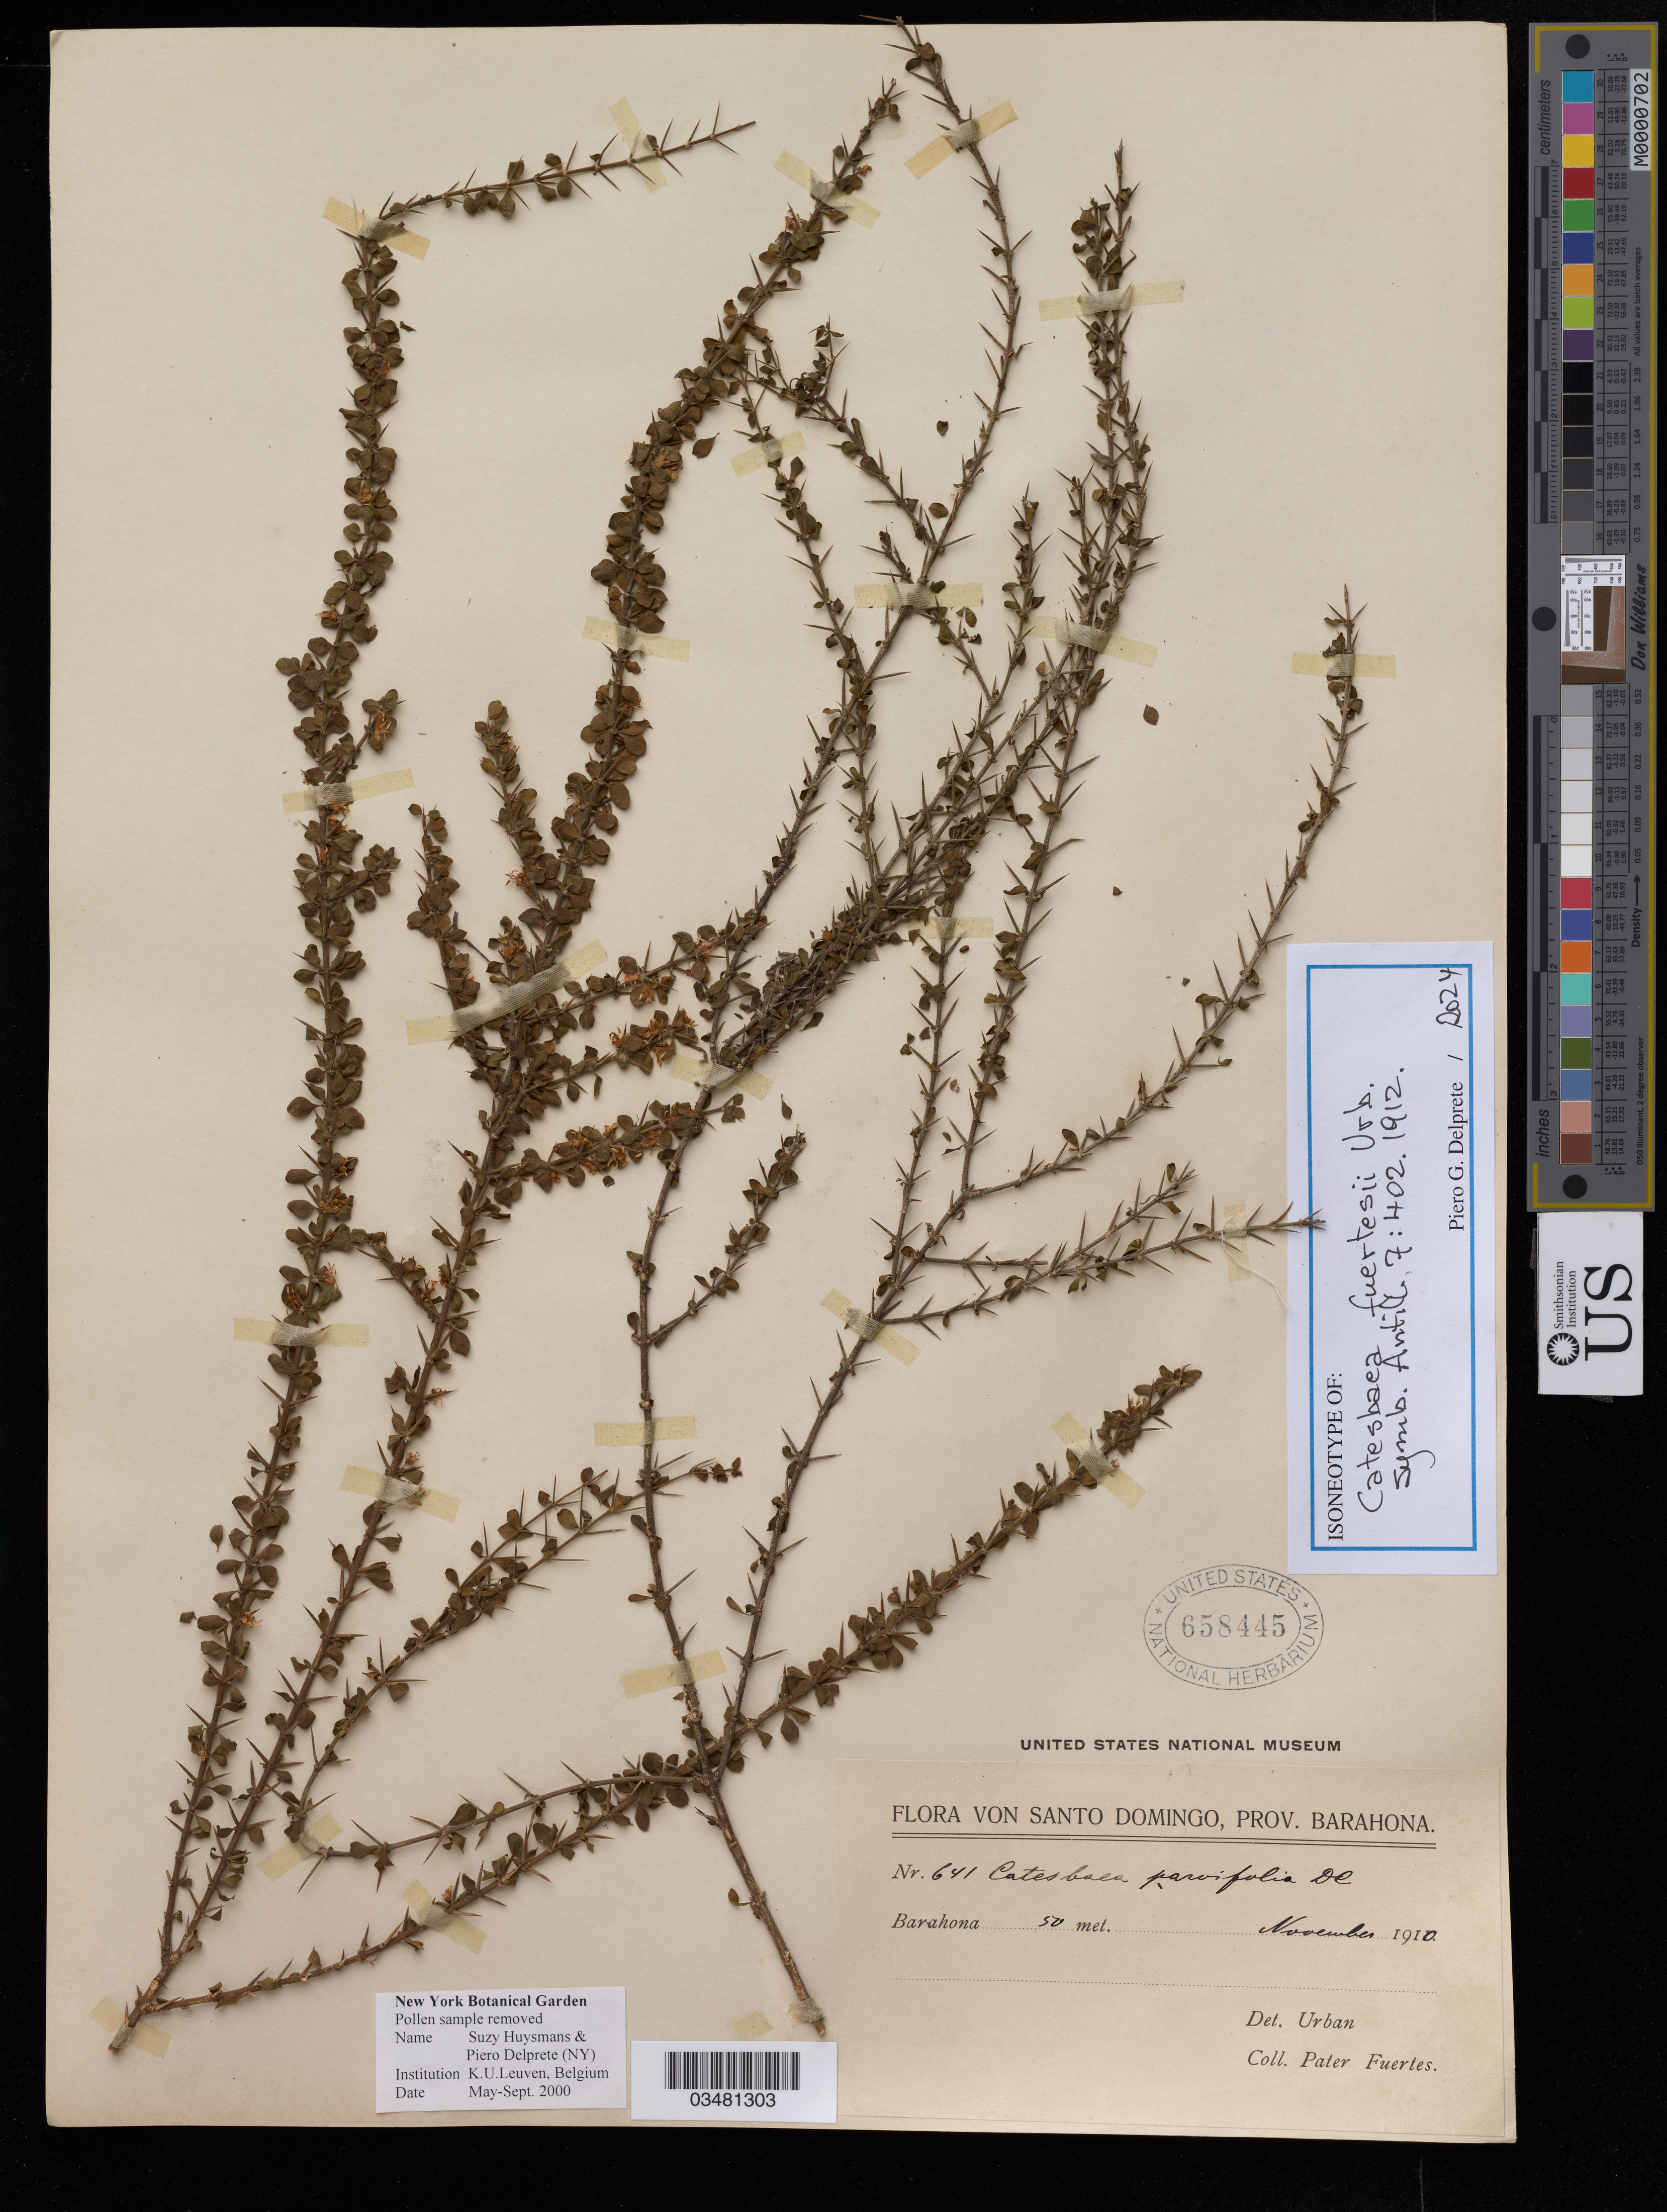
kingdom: Plantae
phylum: Tracheophyta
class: Magnoliopsida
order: Gentianales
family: Rubiaceae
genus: Catesbaea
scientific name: Catesbaea fuertesii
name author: Urb.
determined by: Delprete, P. G., Herb. de Guyane Cay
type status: Isoneotype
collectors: M. D. Fuertes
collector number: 641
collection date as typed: Nov 1910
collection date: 1910-11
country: Dominican Republic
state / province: Barahona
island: Hispaniola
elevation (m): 50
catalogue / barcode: US 658445